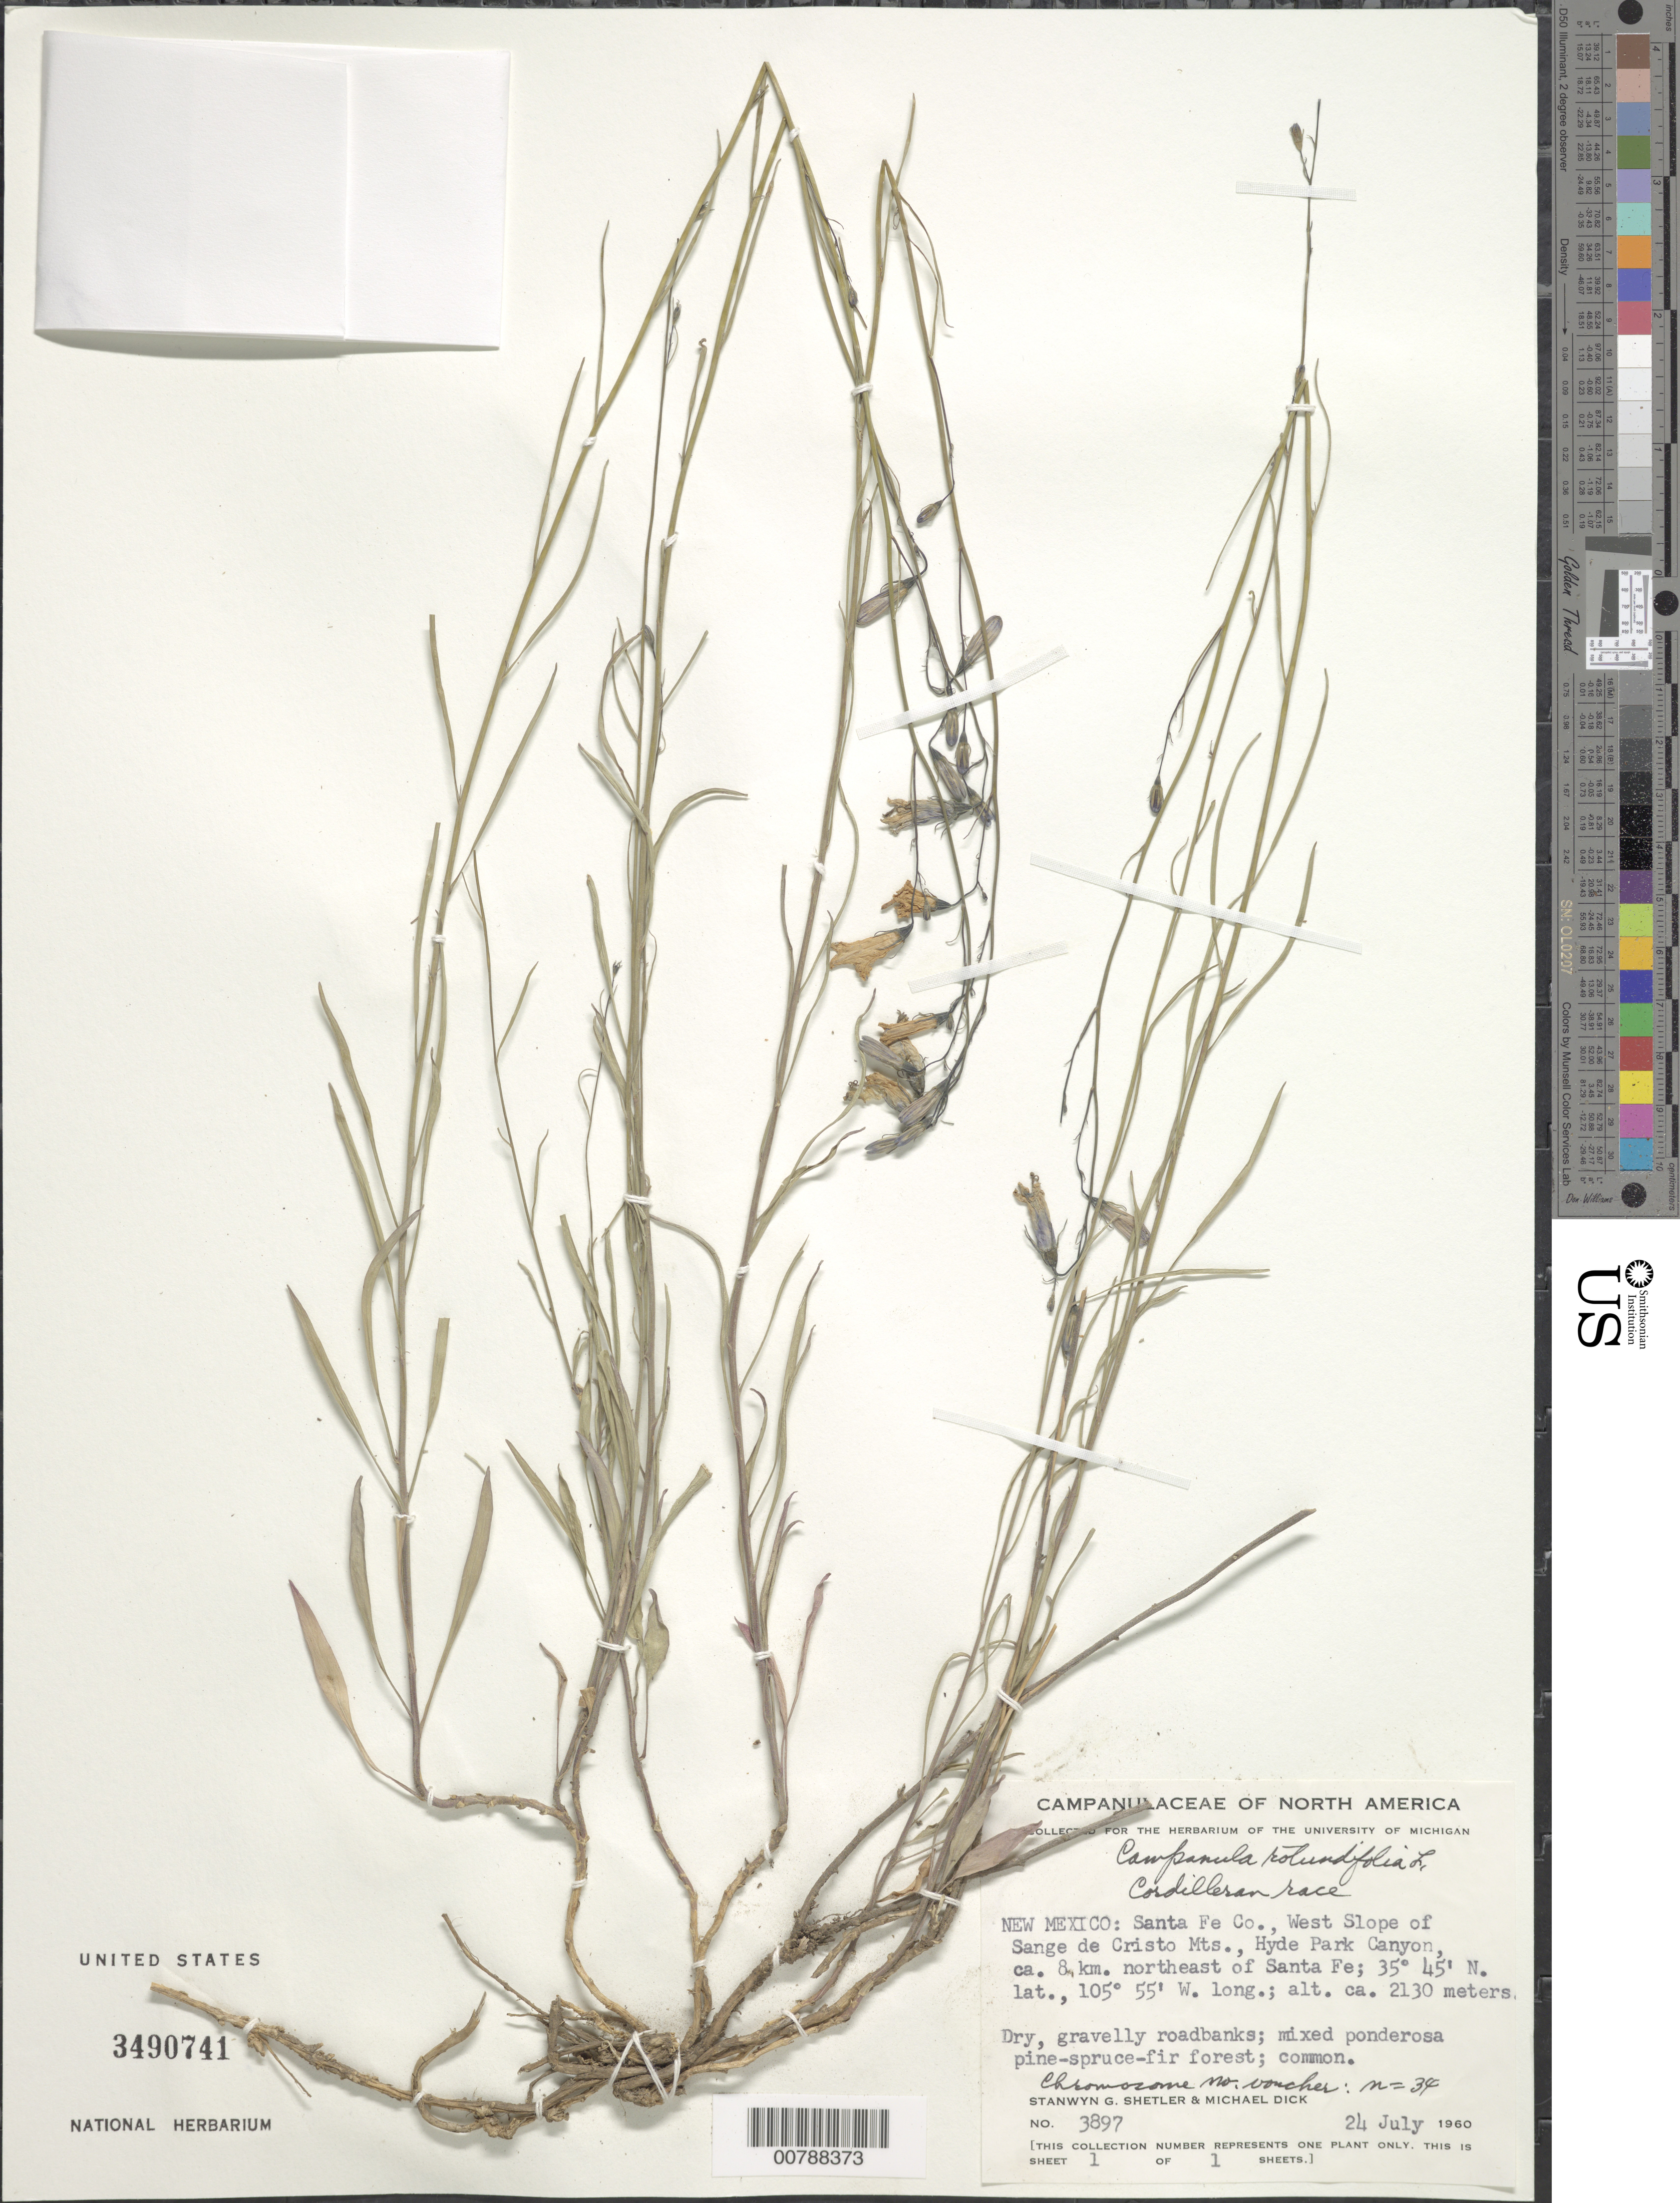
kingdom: Plantae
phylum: Tracheophyta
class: Magnoliopsida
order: Asterales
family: Campanulaceae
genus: Campanula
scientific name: Campanula rotundifolia L. Cordilleran race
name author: L.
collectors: S. Shetler & M. Dick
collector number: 3897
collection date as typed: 24 July 1960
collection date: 1960-07-24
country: United States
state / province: New Mexico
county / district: Santa Fe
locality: West slope of Sange de Cristo Mts., Hyde Park Canyon, ca. 8 km northeast of Santa Fe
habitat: Dry, gravelly roadbanks; mixed ponderosa pine-spruce-fir forest; common.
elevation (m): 2130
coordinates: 35 45' N, 105 55' W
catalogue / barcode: US 3490741